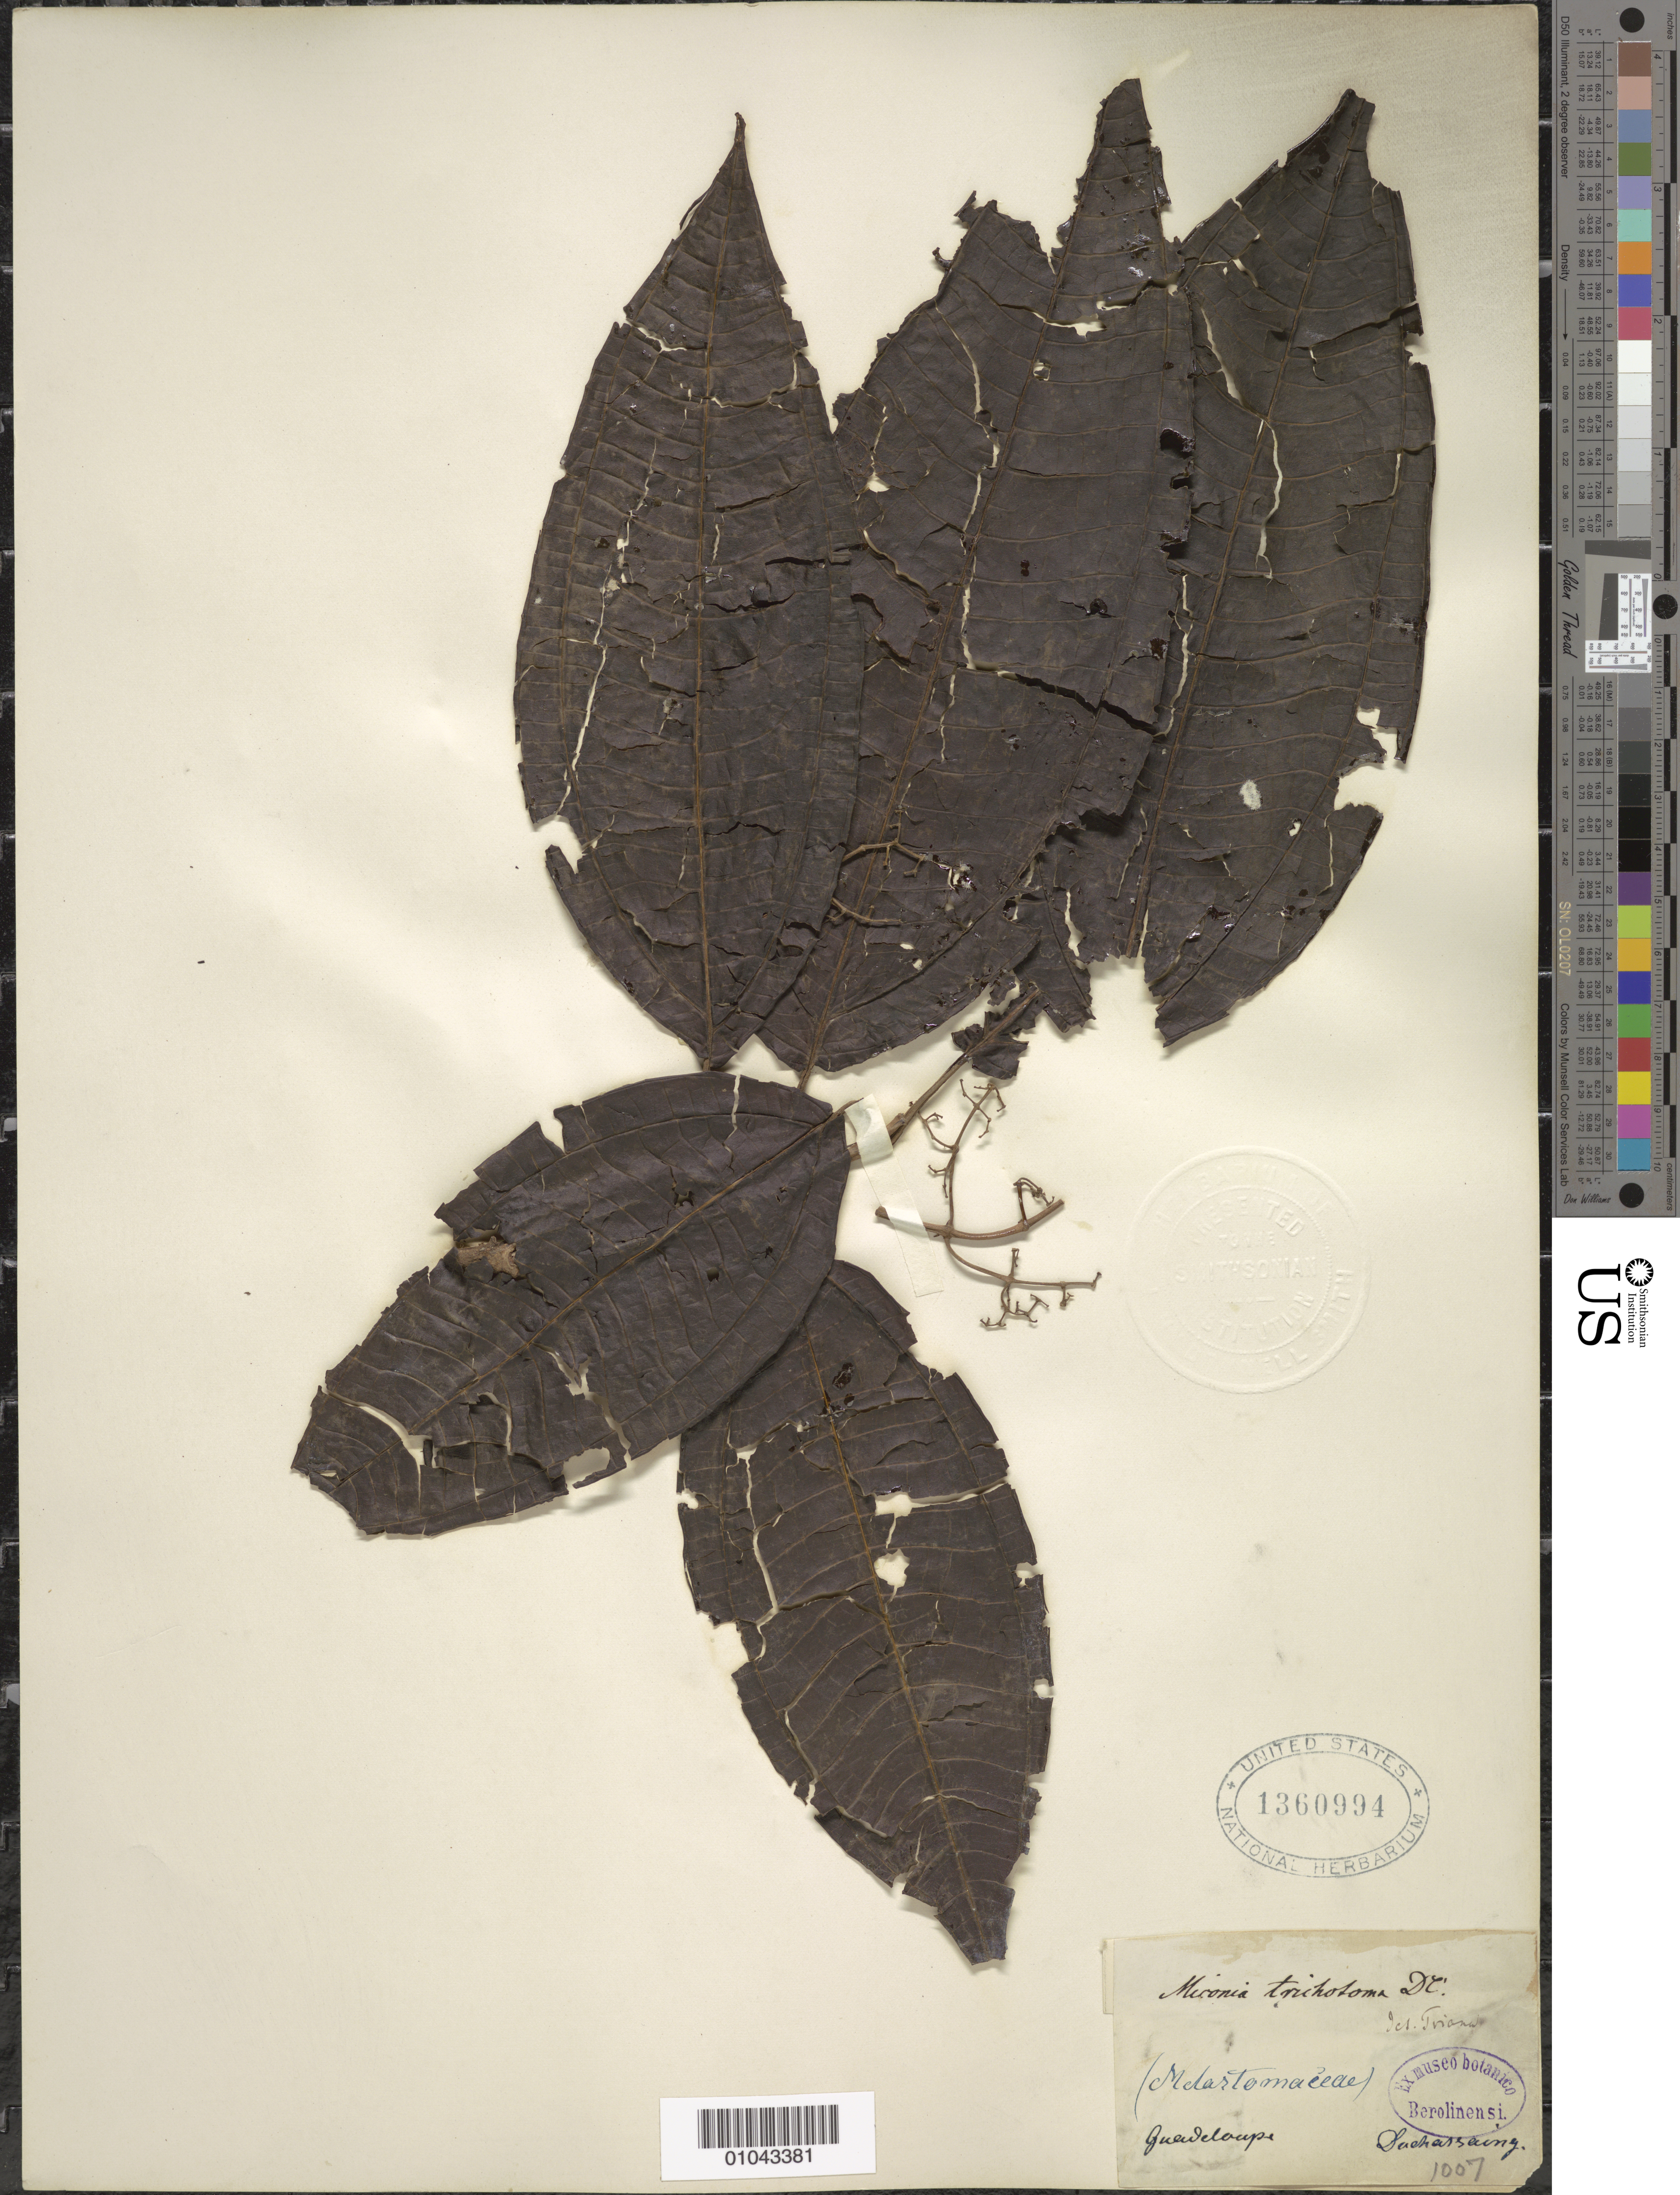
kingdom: Plantae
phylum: Tracheophyta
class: Magnoliopsida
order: Myrtales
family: Melastomataceae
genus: Miconia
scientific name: Miconia trichotoma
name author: (Desr.) DC.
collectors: -. Duchassaing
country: Guadeloupe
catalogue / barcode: US 1360994